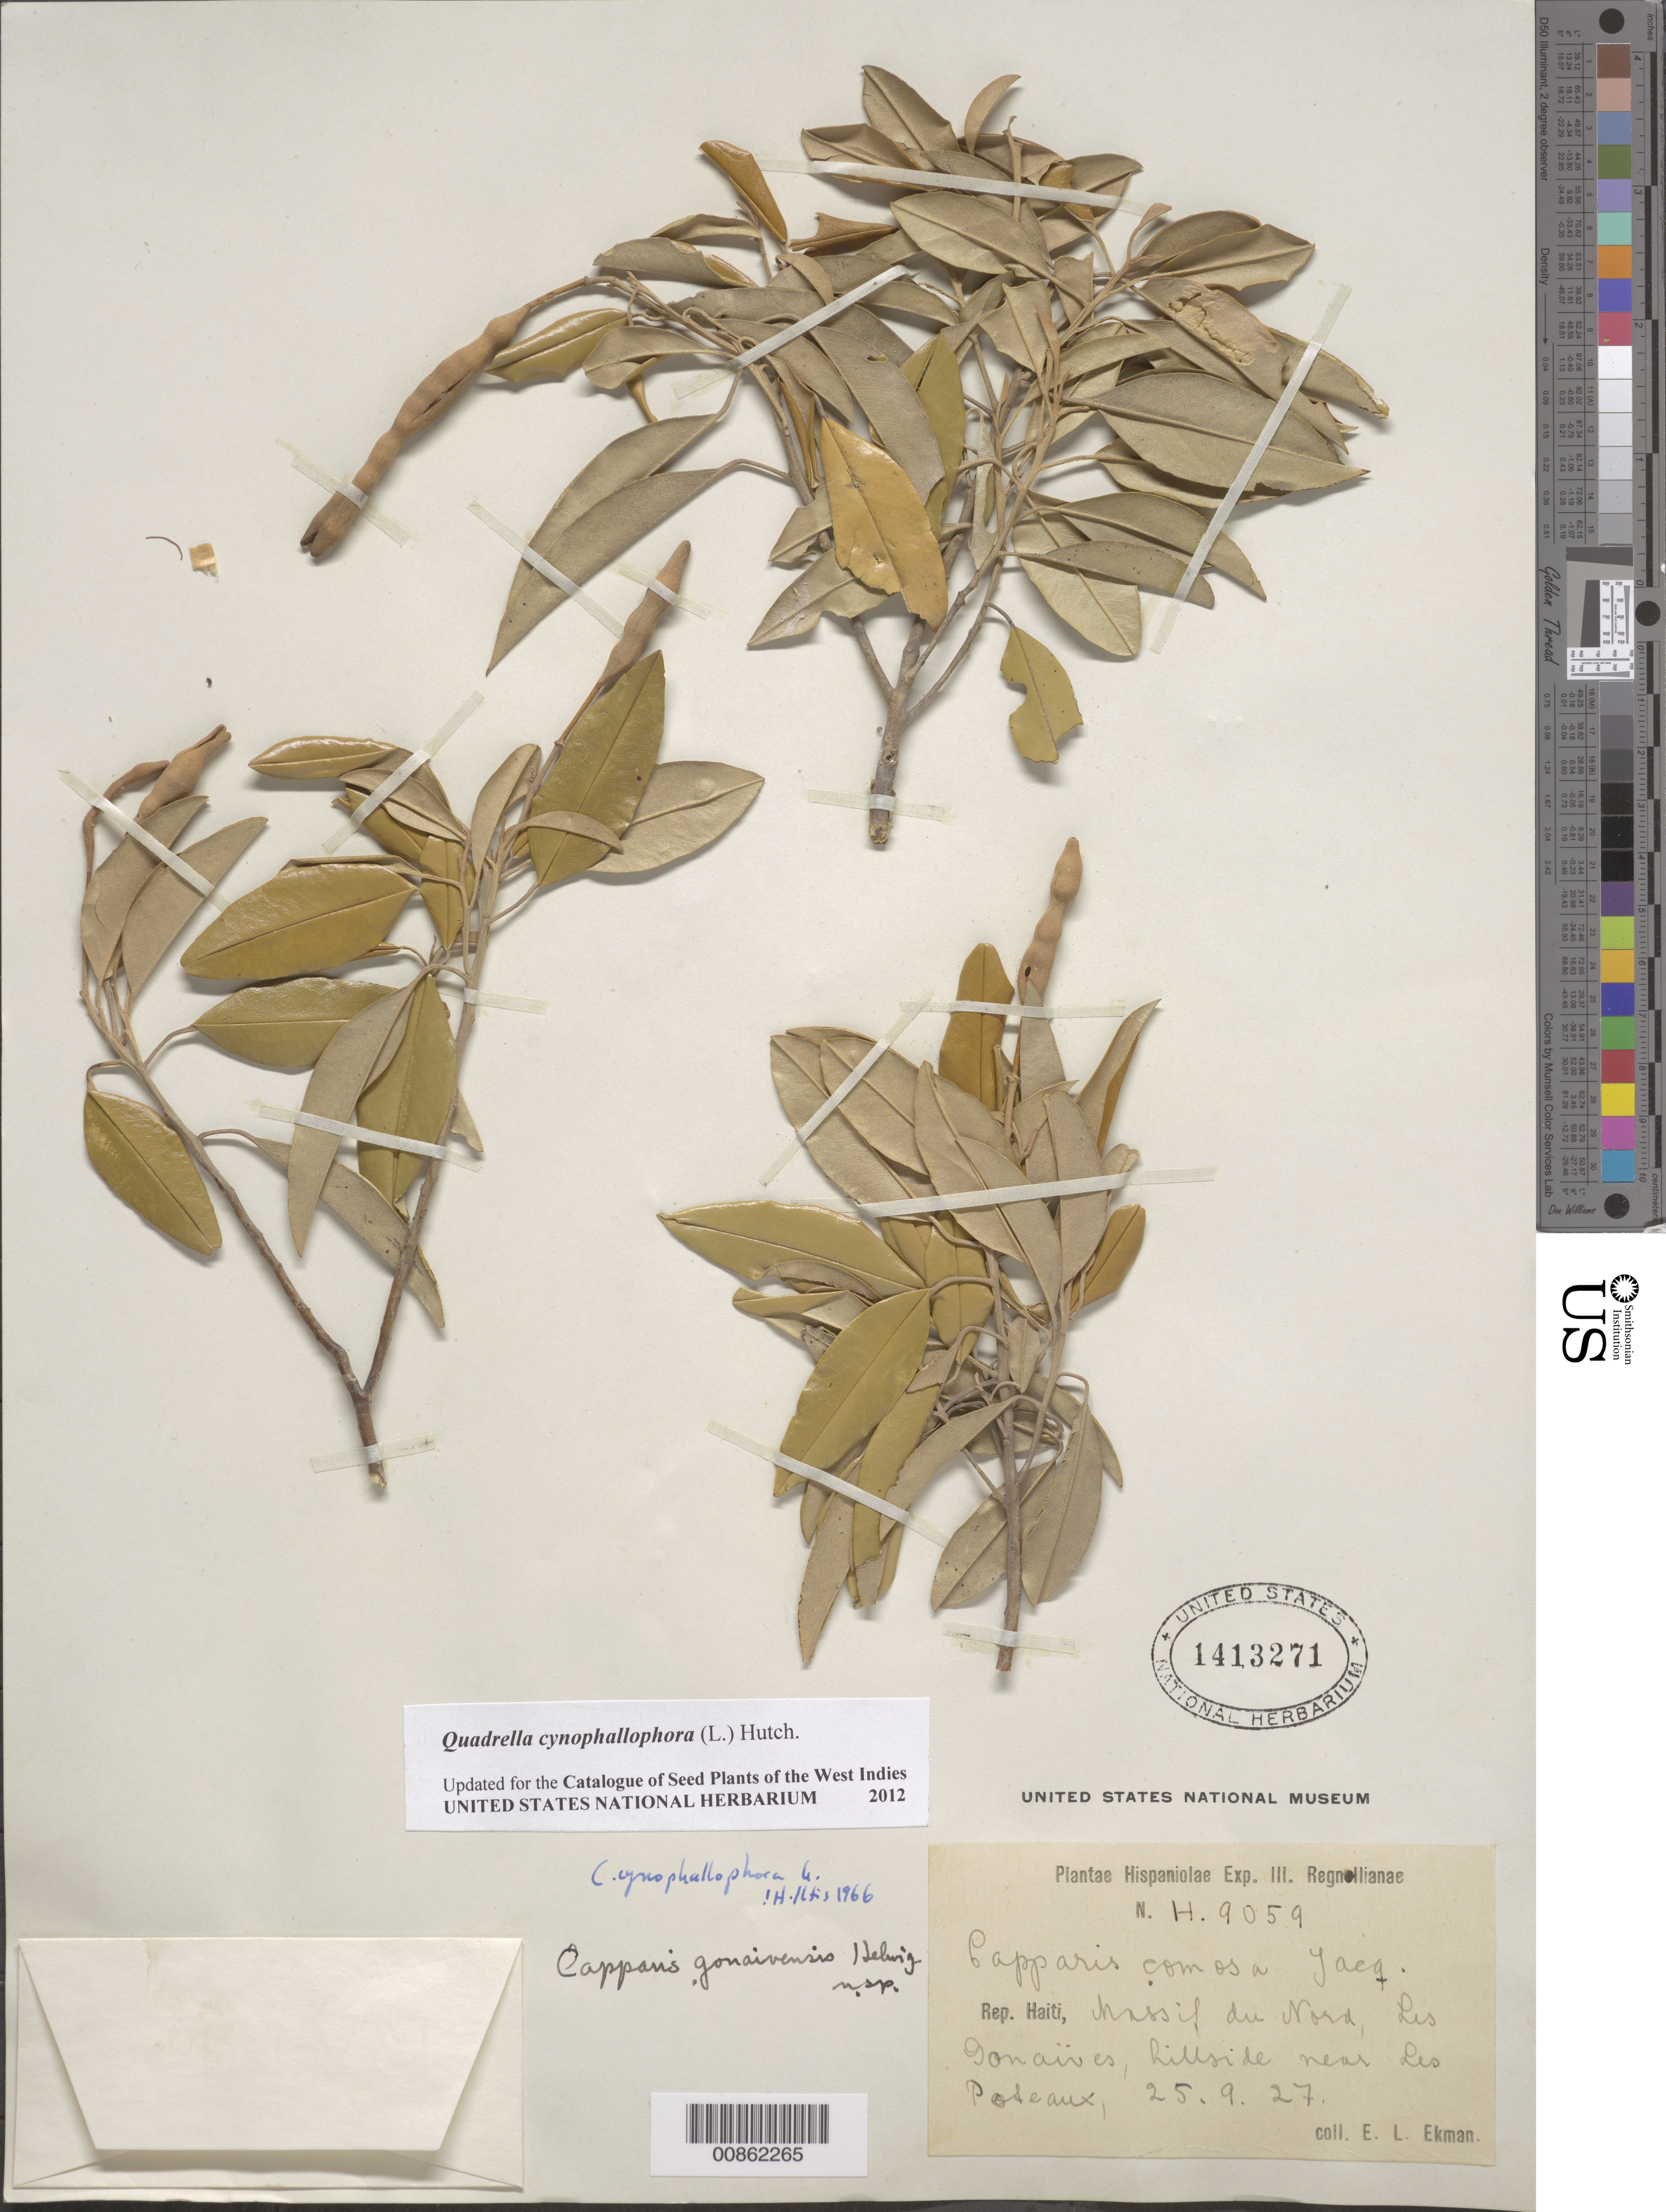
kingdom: Plantae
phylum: Tracheophyta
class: Magnoliopsida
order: Brassicales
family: Capparaceae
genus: Quadrella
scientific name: Quadrella cynophallophora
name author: (L.) Hutch.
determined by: Iltis, Hugh Hellmut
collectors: E. L. Ekman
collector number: H 9059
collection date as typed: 25 Sep 1927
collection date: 1927-09-25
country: Haiti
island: Hispaniola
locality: Massif du Nord, Les Gonaïves, hillside near Les Poteaux.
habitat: Hillside.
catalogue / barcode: US 1413271